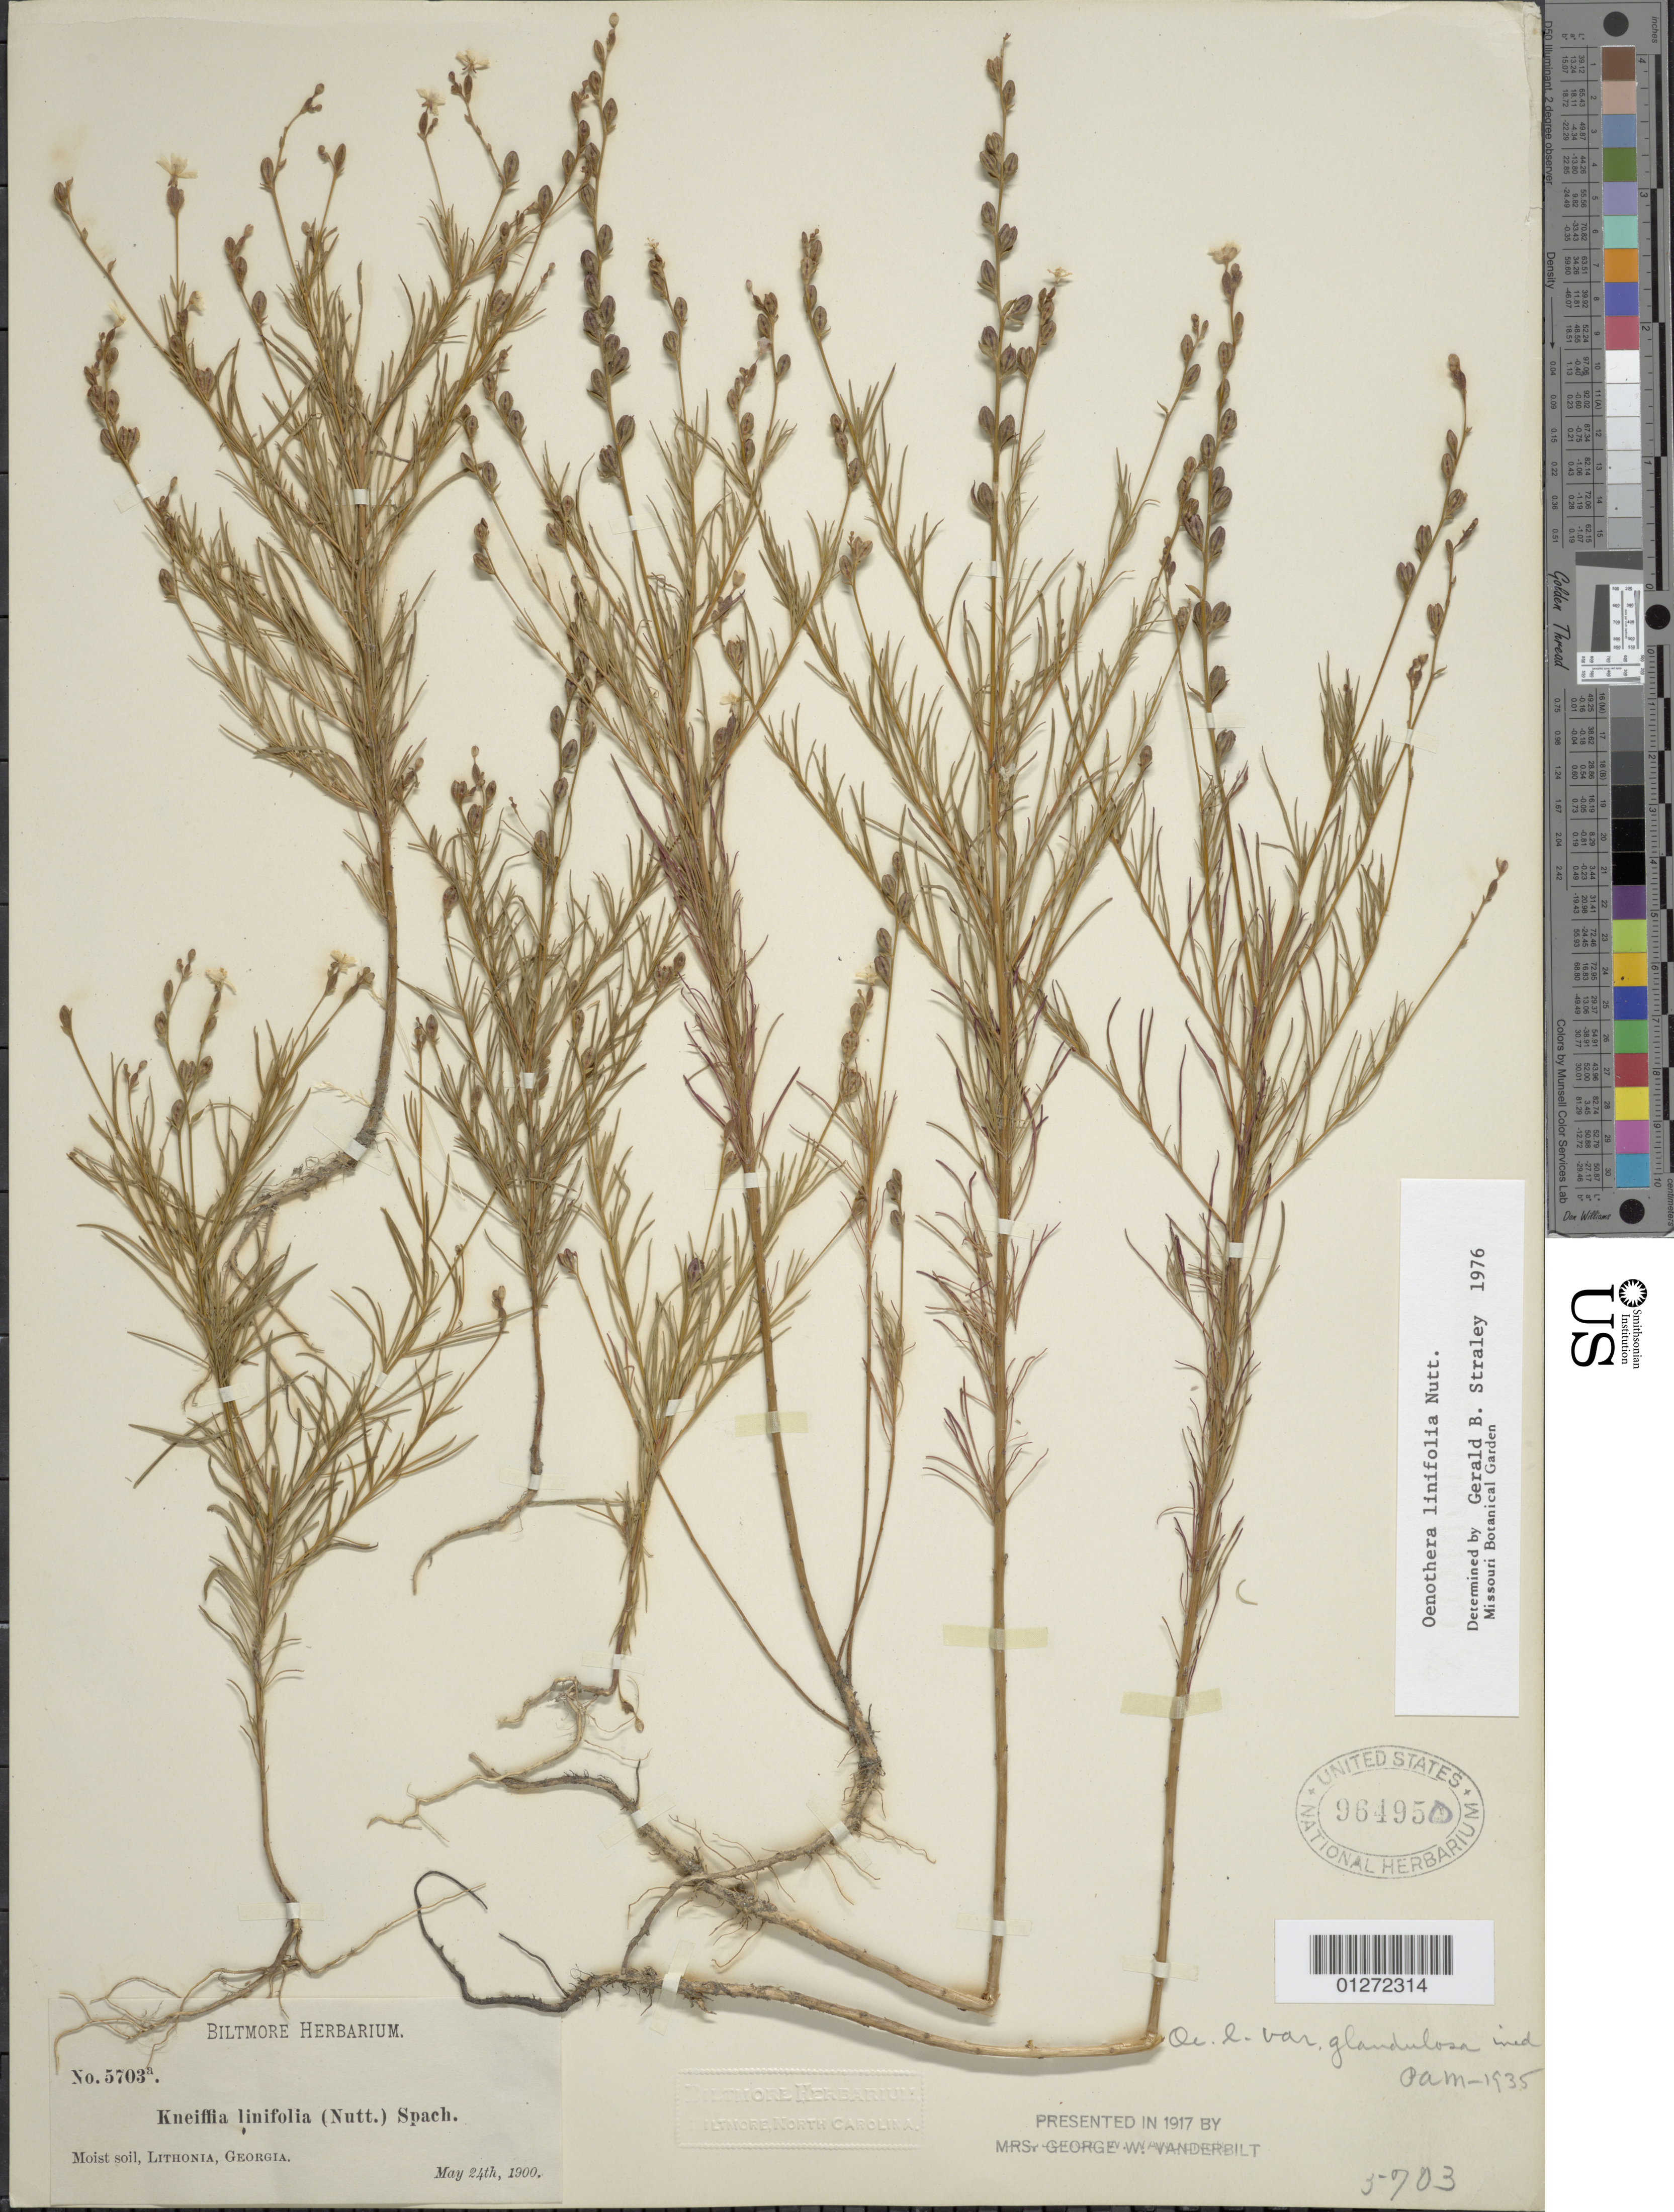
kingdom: Plantae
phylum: Tracheophyta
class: Magnoliopsida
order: Myrtales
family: Onagraceae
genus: Oenothera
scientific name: Oenothera linifolia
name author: Nutt.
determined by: Straley, G. B.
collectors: ex herb. Biltmore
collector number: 5703a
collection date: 1900-05-24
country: United States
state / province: Georgia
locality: Lithonia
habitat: Moist soil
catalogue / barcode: US 964950